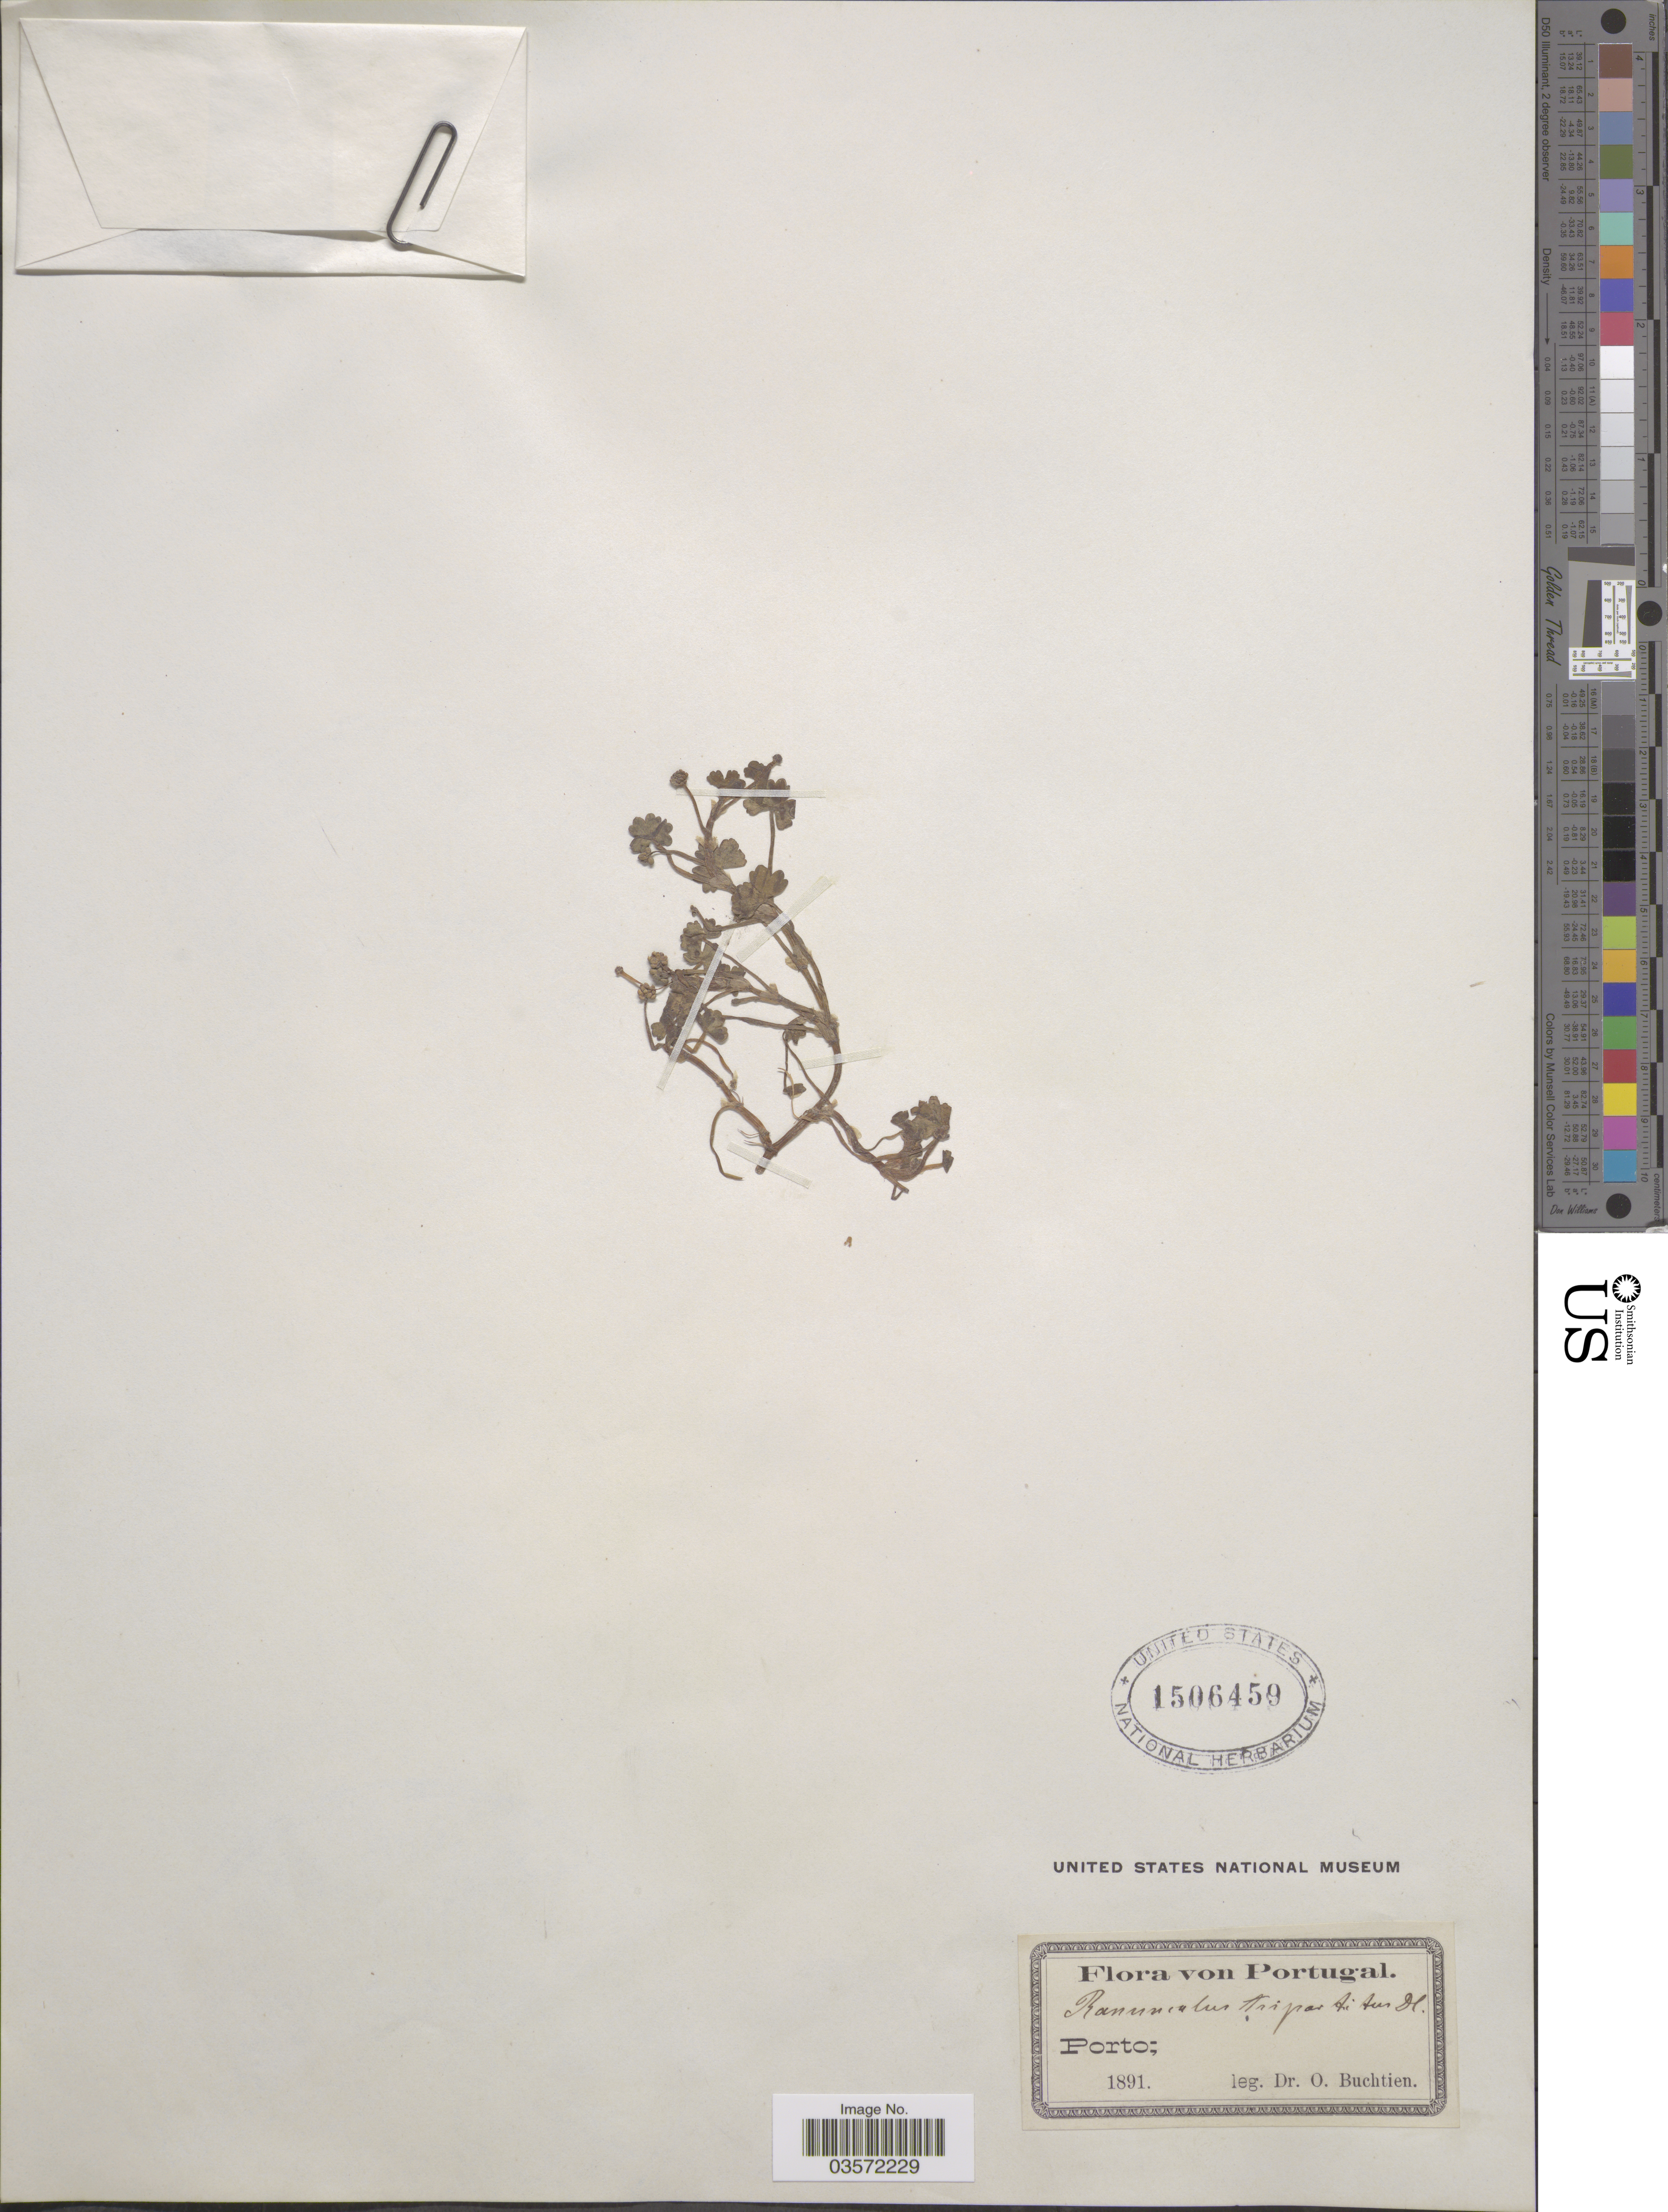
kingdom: Plantae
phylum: Tracheophyta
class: Magnoliopsida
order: Ranunculales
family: Ranunculaceae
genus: Ranunculus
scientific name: Ranunculus tripartitus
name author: DC.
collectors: O. Buchtien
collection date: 1891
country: Portugal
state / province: Porto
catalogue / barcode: US 1506459